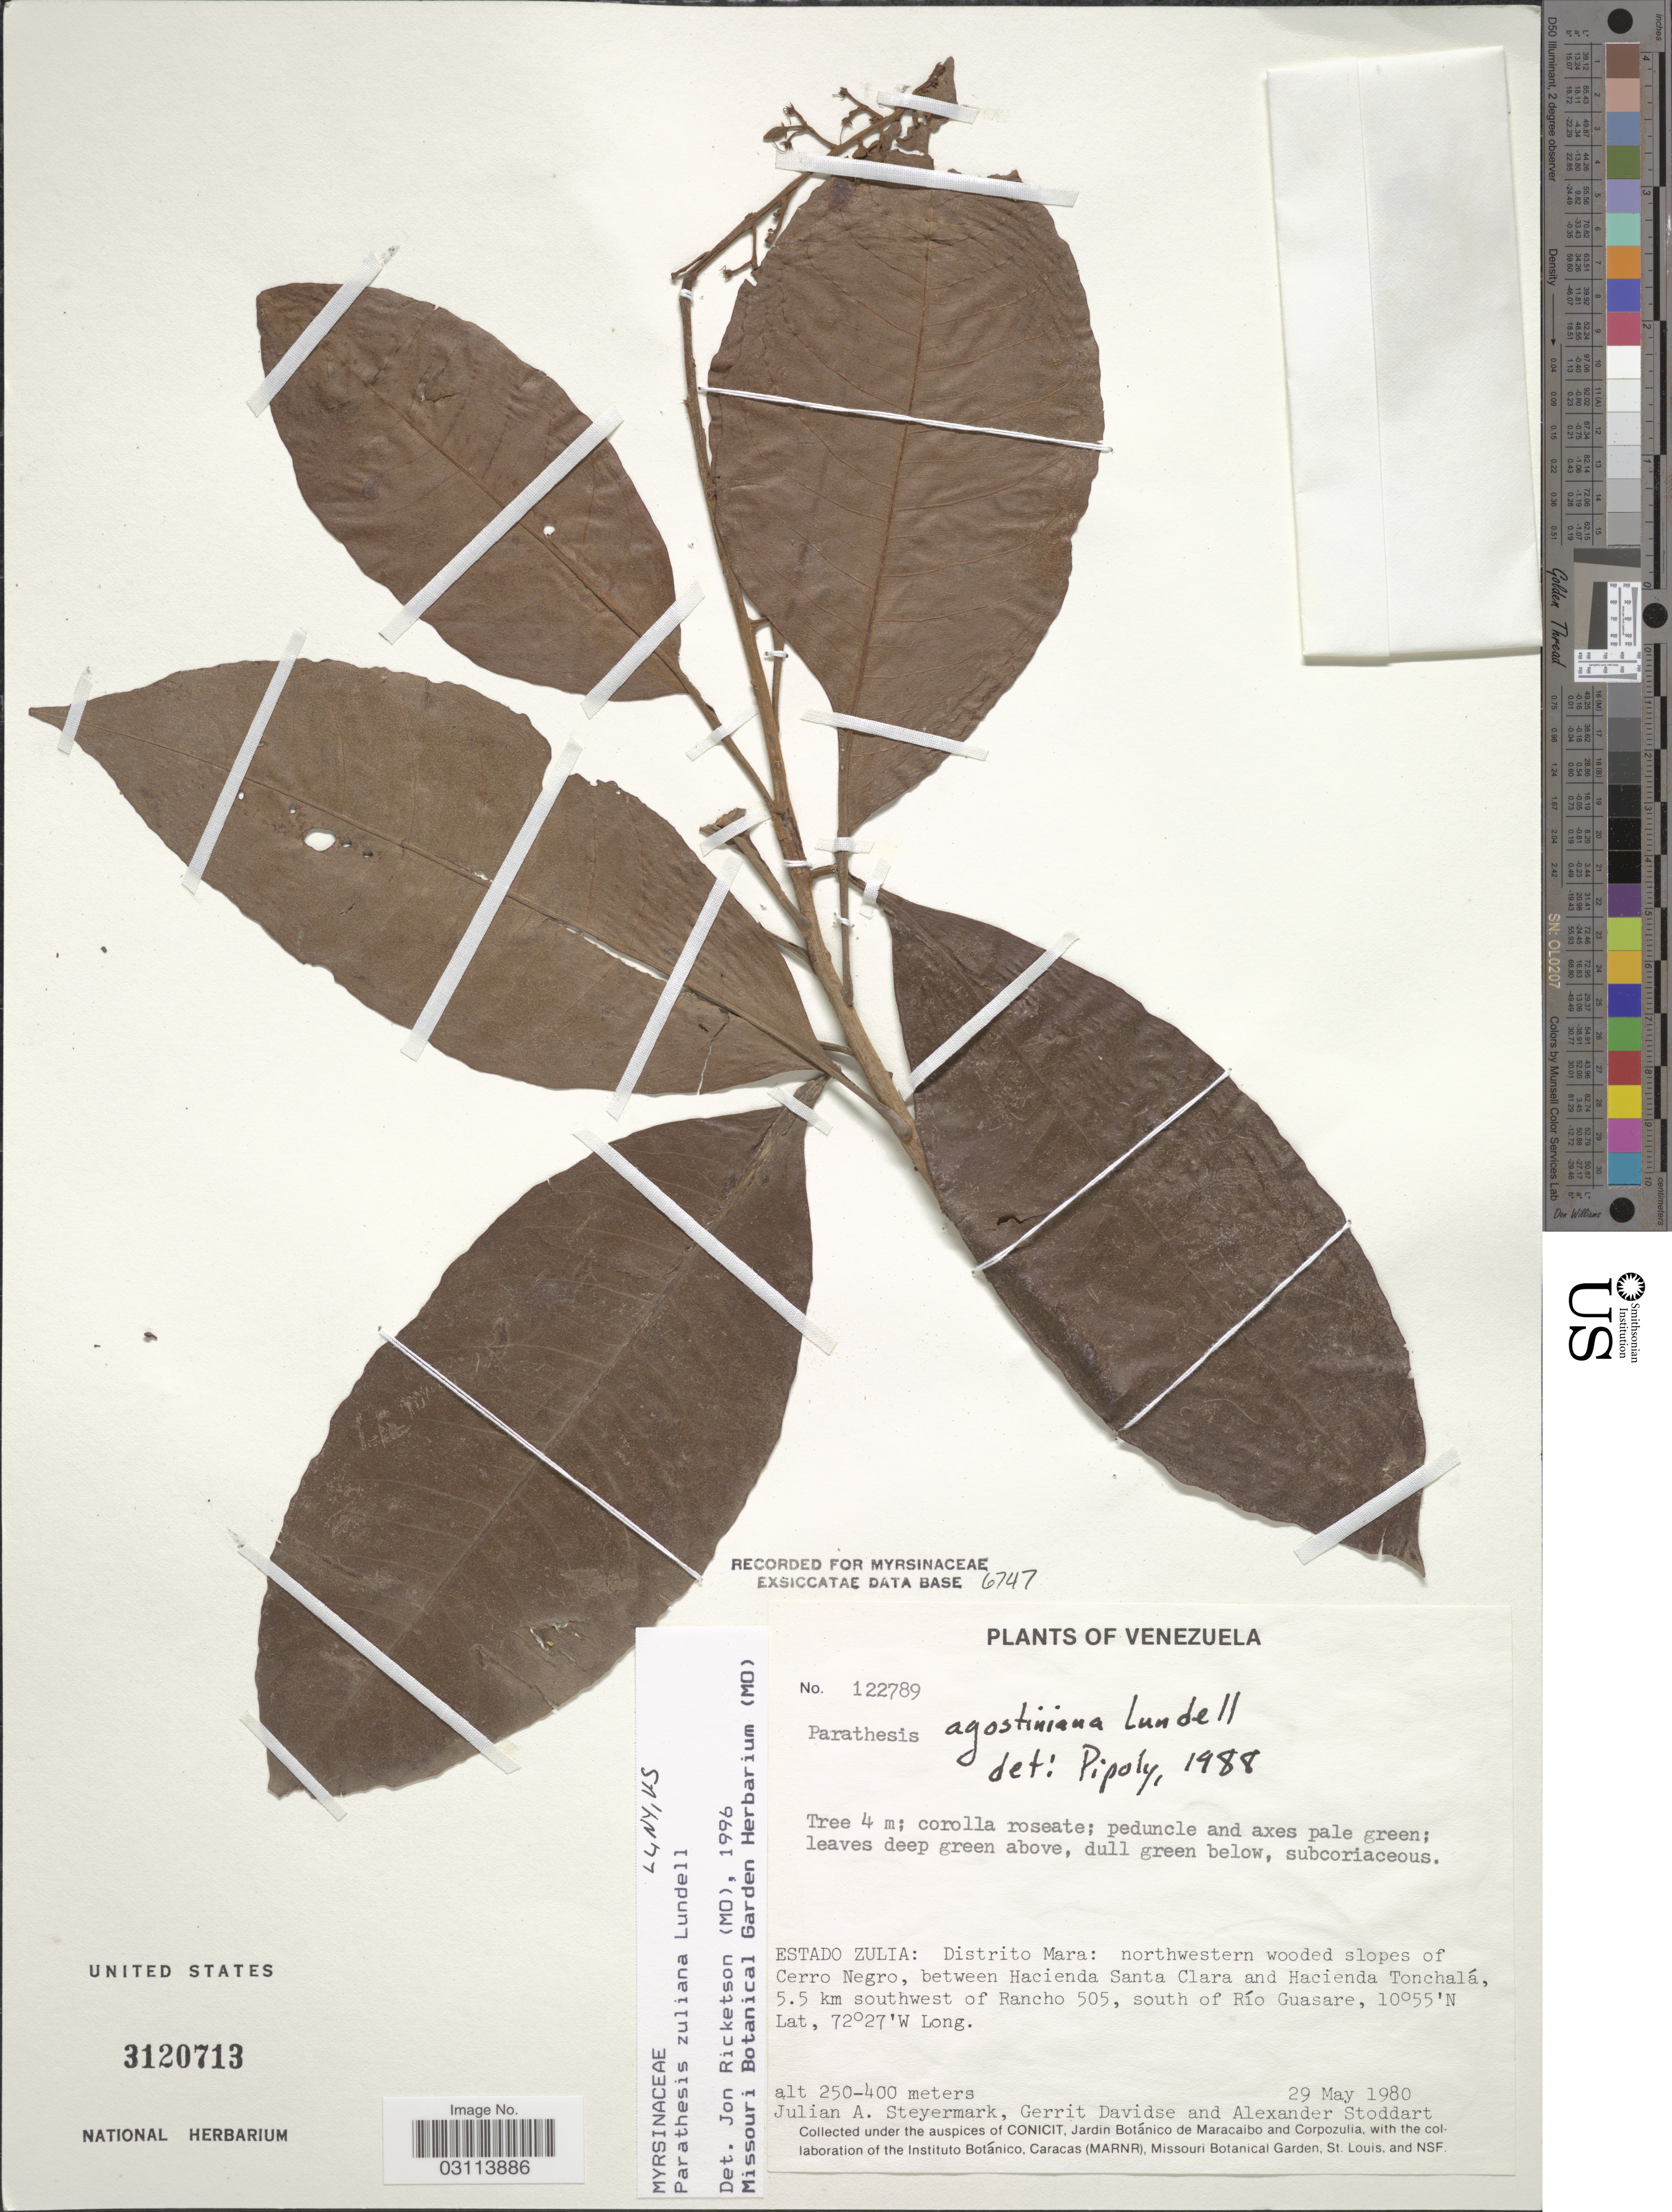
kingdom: Plantae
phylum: Tracheophyta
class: Magnoliopsida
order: Ericales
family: Primulaceae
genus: Parathesis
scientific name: Parathesis zuliana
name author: Lundell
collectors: J. Steyermark, G. Davidse & A. Stoddart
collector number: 122789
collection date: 1980-05-29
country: Venezuela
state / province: Zulia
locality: Distrito Mara: northwestern wooded slopes of Cerro Negro, between Hacienda Santa Clara and Hacienda Tonchalá, 5.5 km southwest of Rancho 505, south of Río Guasare.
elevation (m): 250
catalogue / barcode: US 3120713